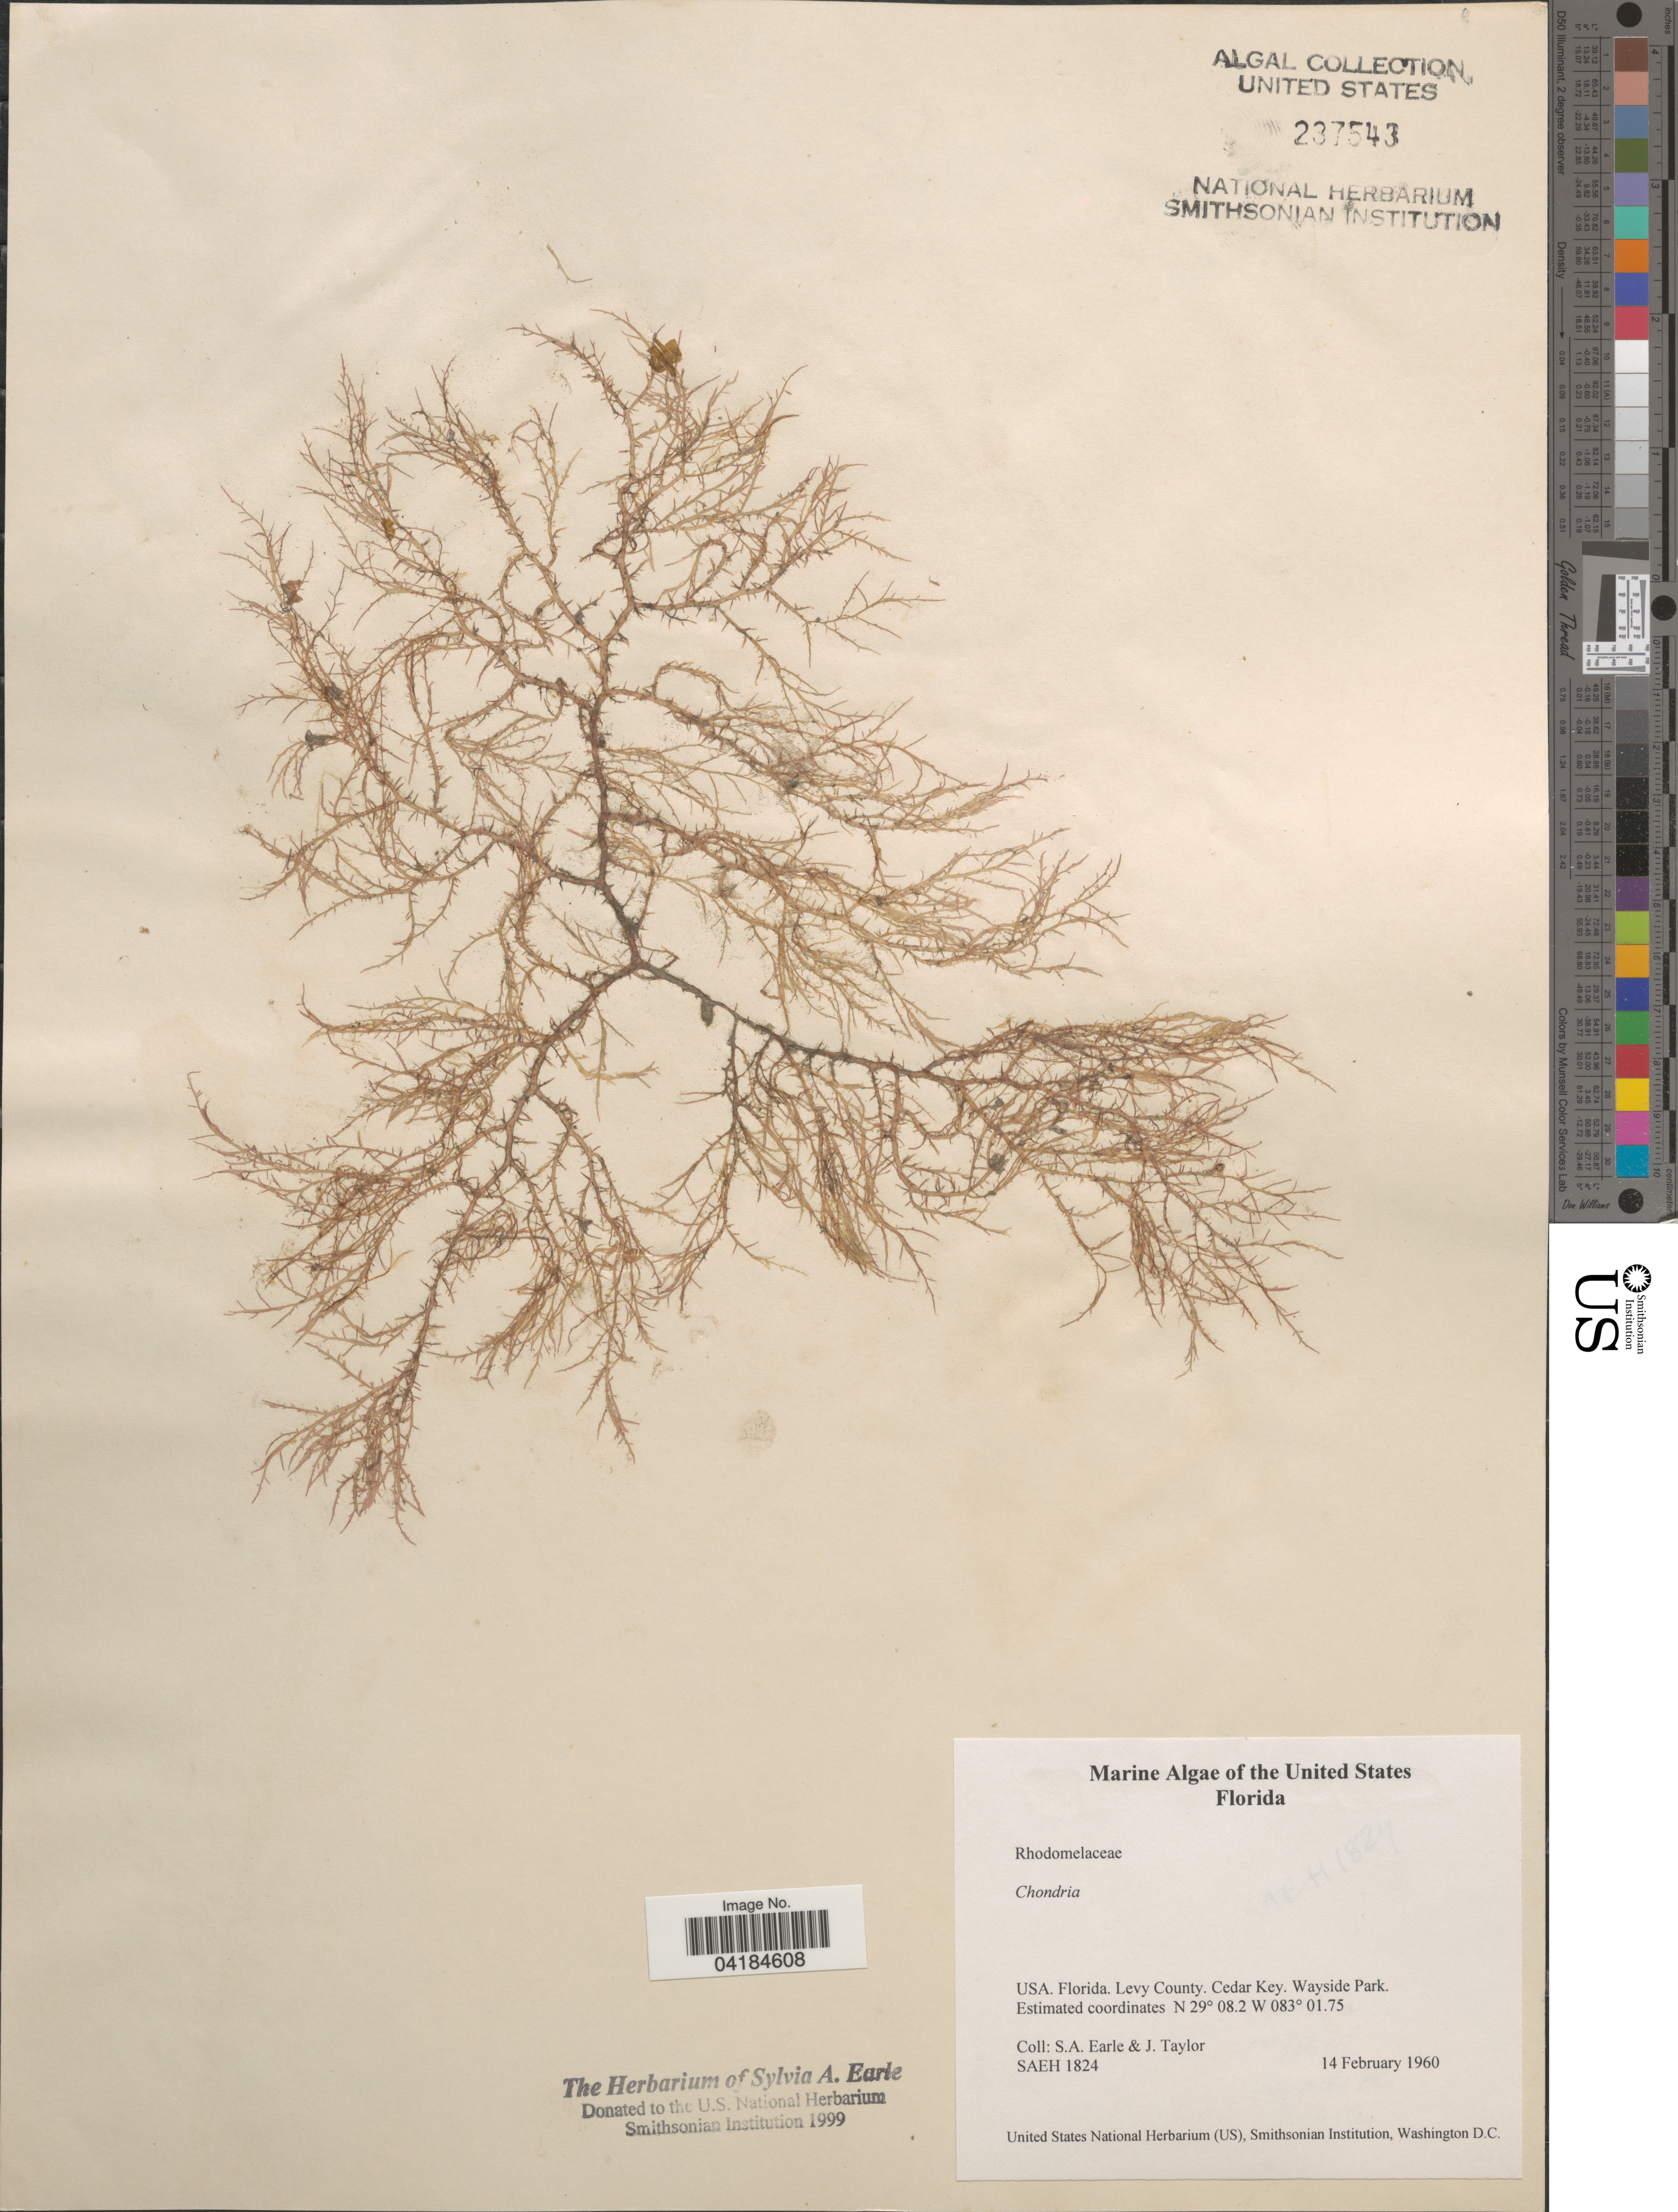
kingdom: Plantae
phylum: Rhodophyta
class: Florideophyceae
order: Ceramiales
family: Rhodomelaceae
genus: Chondria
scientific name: Chondria sp.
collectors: S. A. Earle & J. Taylor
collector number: SAEH1824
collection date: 1960-02-14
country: United States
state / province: Florida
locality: Levy County. Cedar Key. Wayside Park.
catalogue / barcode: US 237543